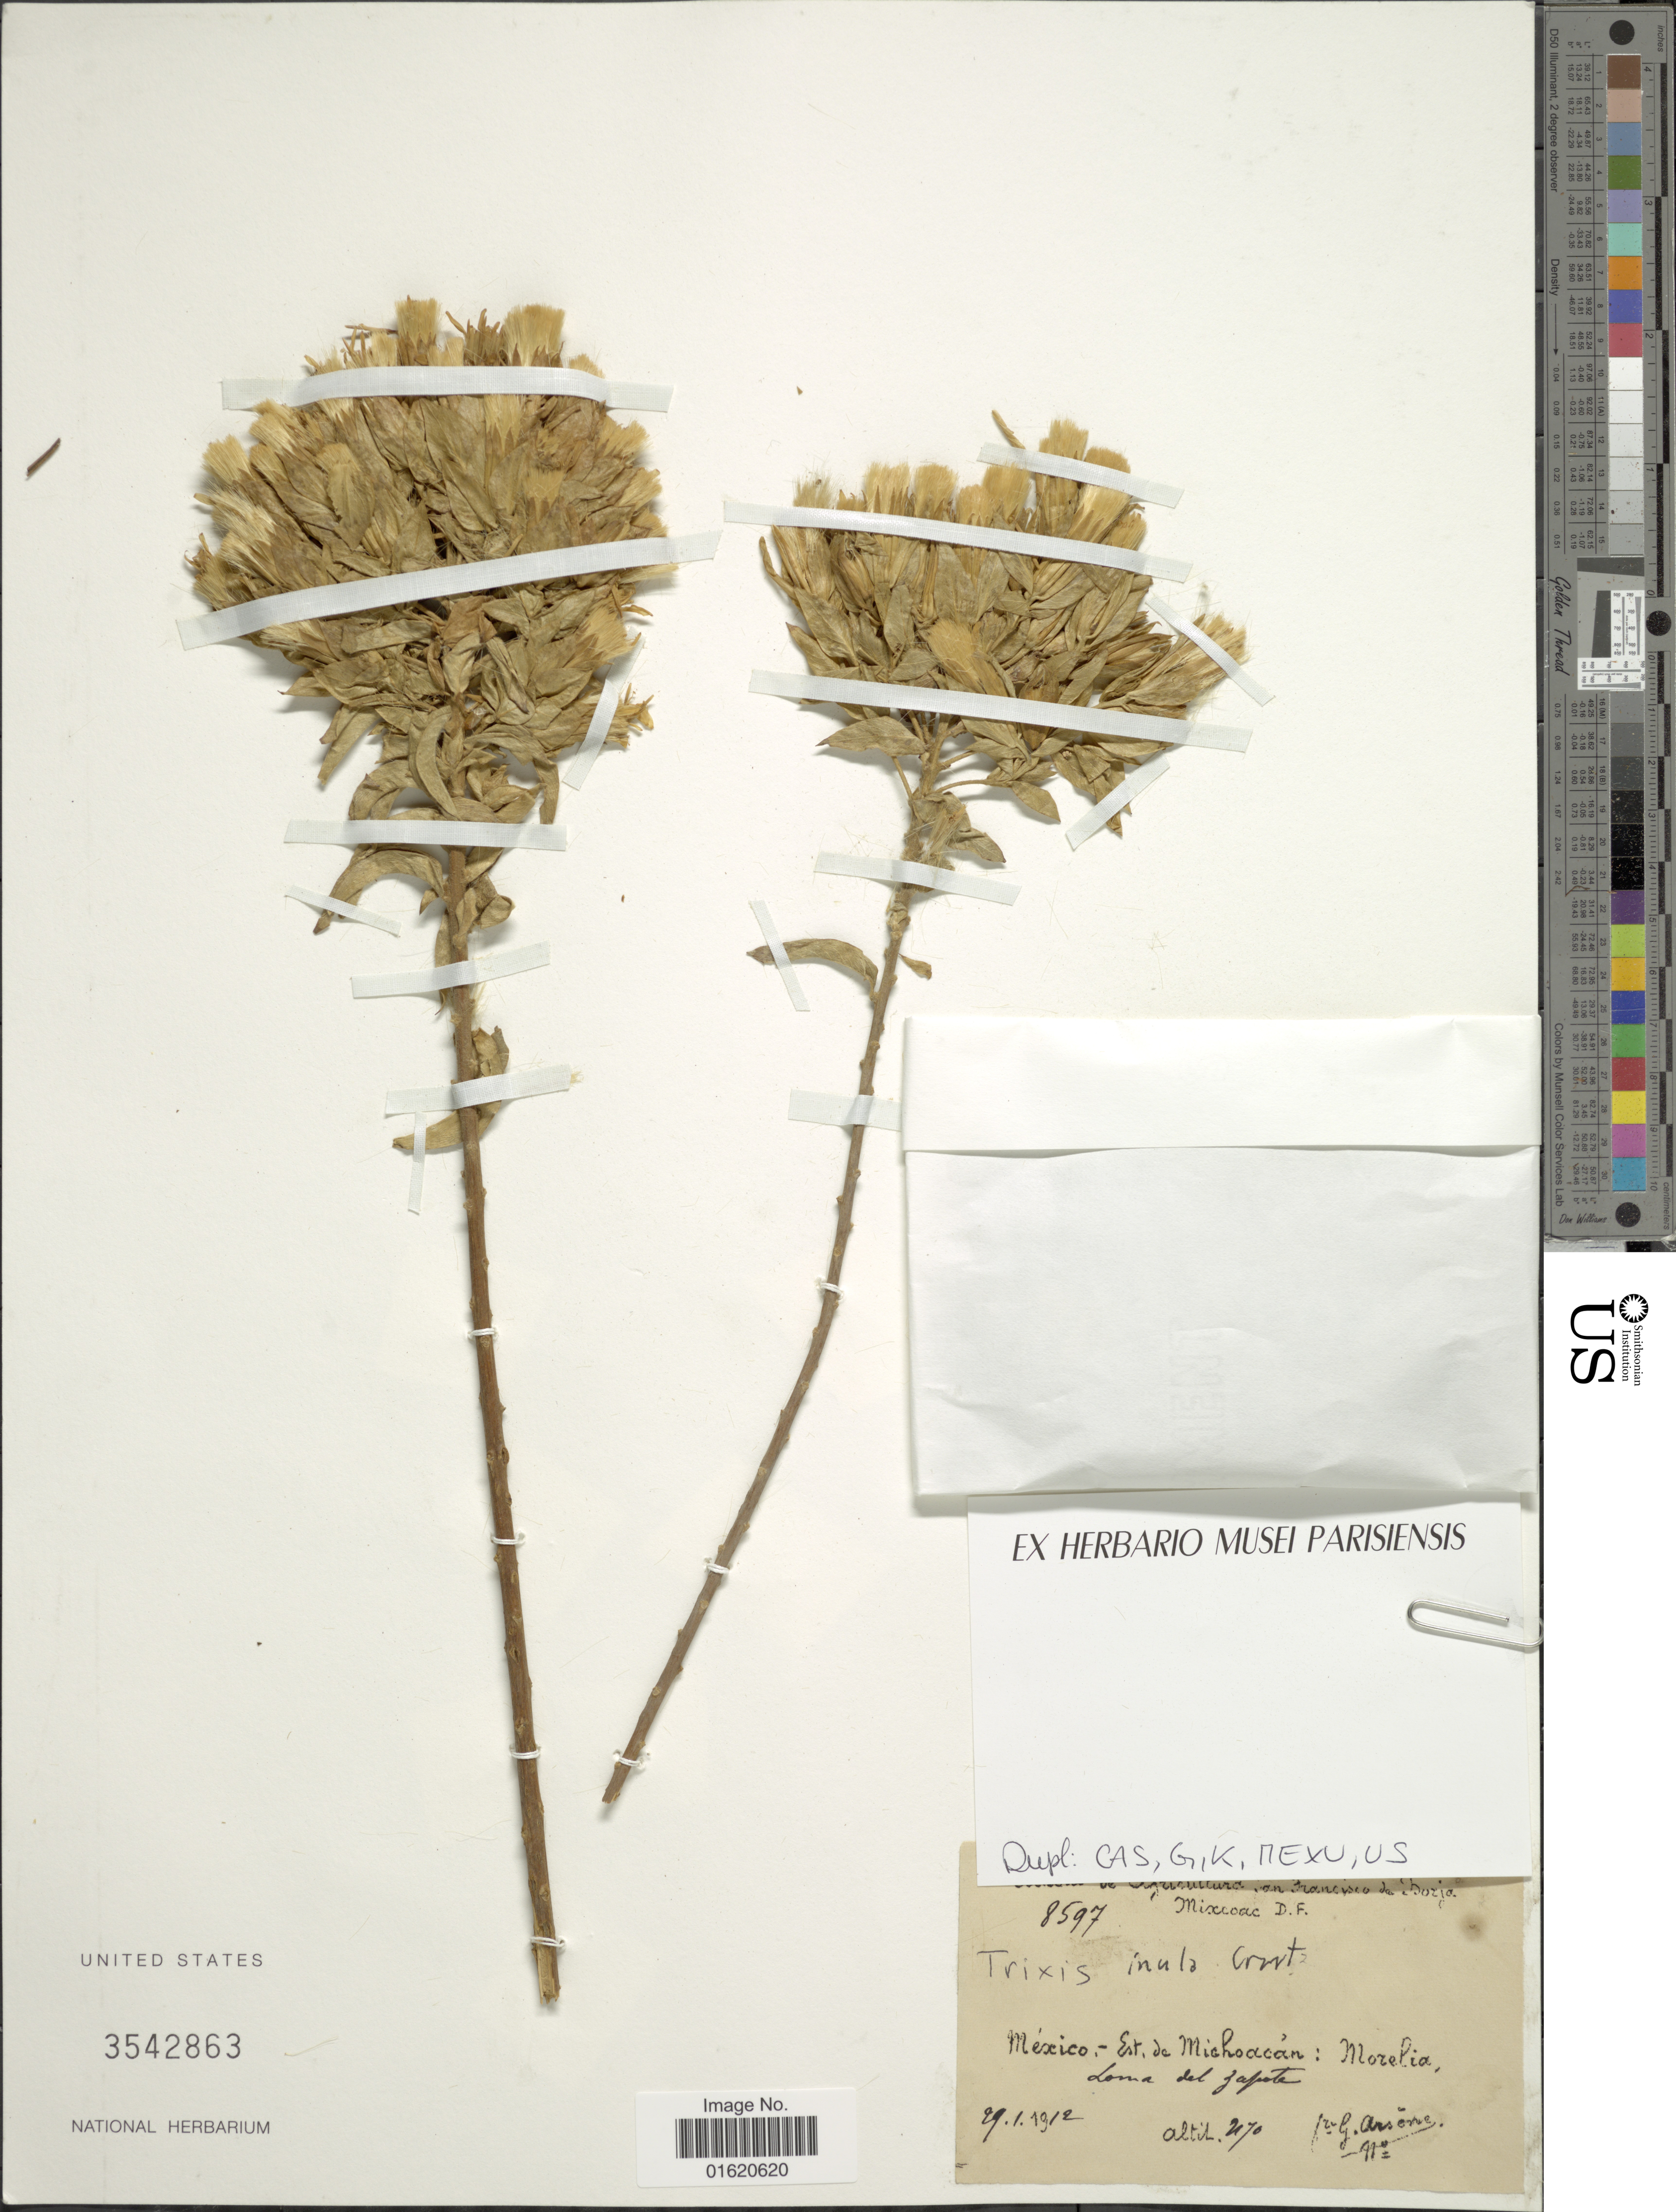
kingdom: Plantae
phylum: Tracheophyta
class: Magnoliopsida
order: Asterales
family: Asteraceae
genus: Trixis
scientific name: Trixis inula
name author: Crantz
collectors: Bro. G. Arsène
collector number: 8597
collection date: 1912-01-29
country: Mexico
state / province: Michoacán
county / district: Morelia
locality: Loma del Zapote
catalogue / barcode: US 3542863